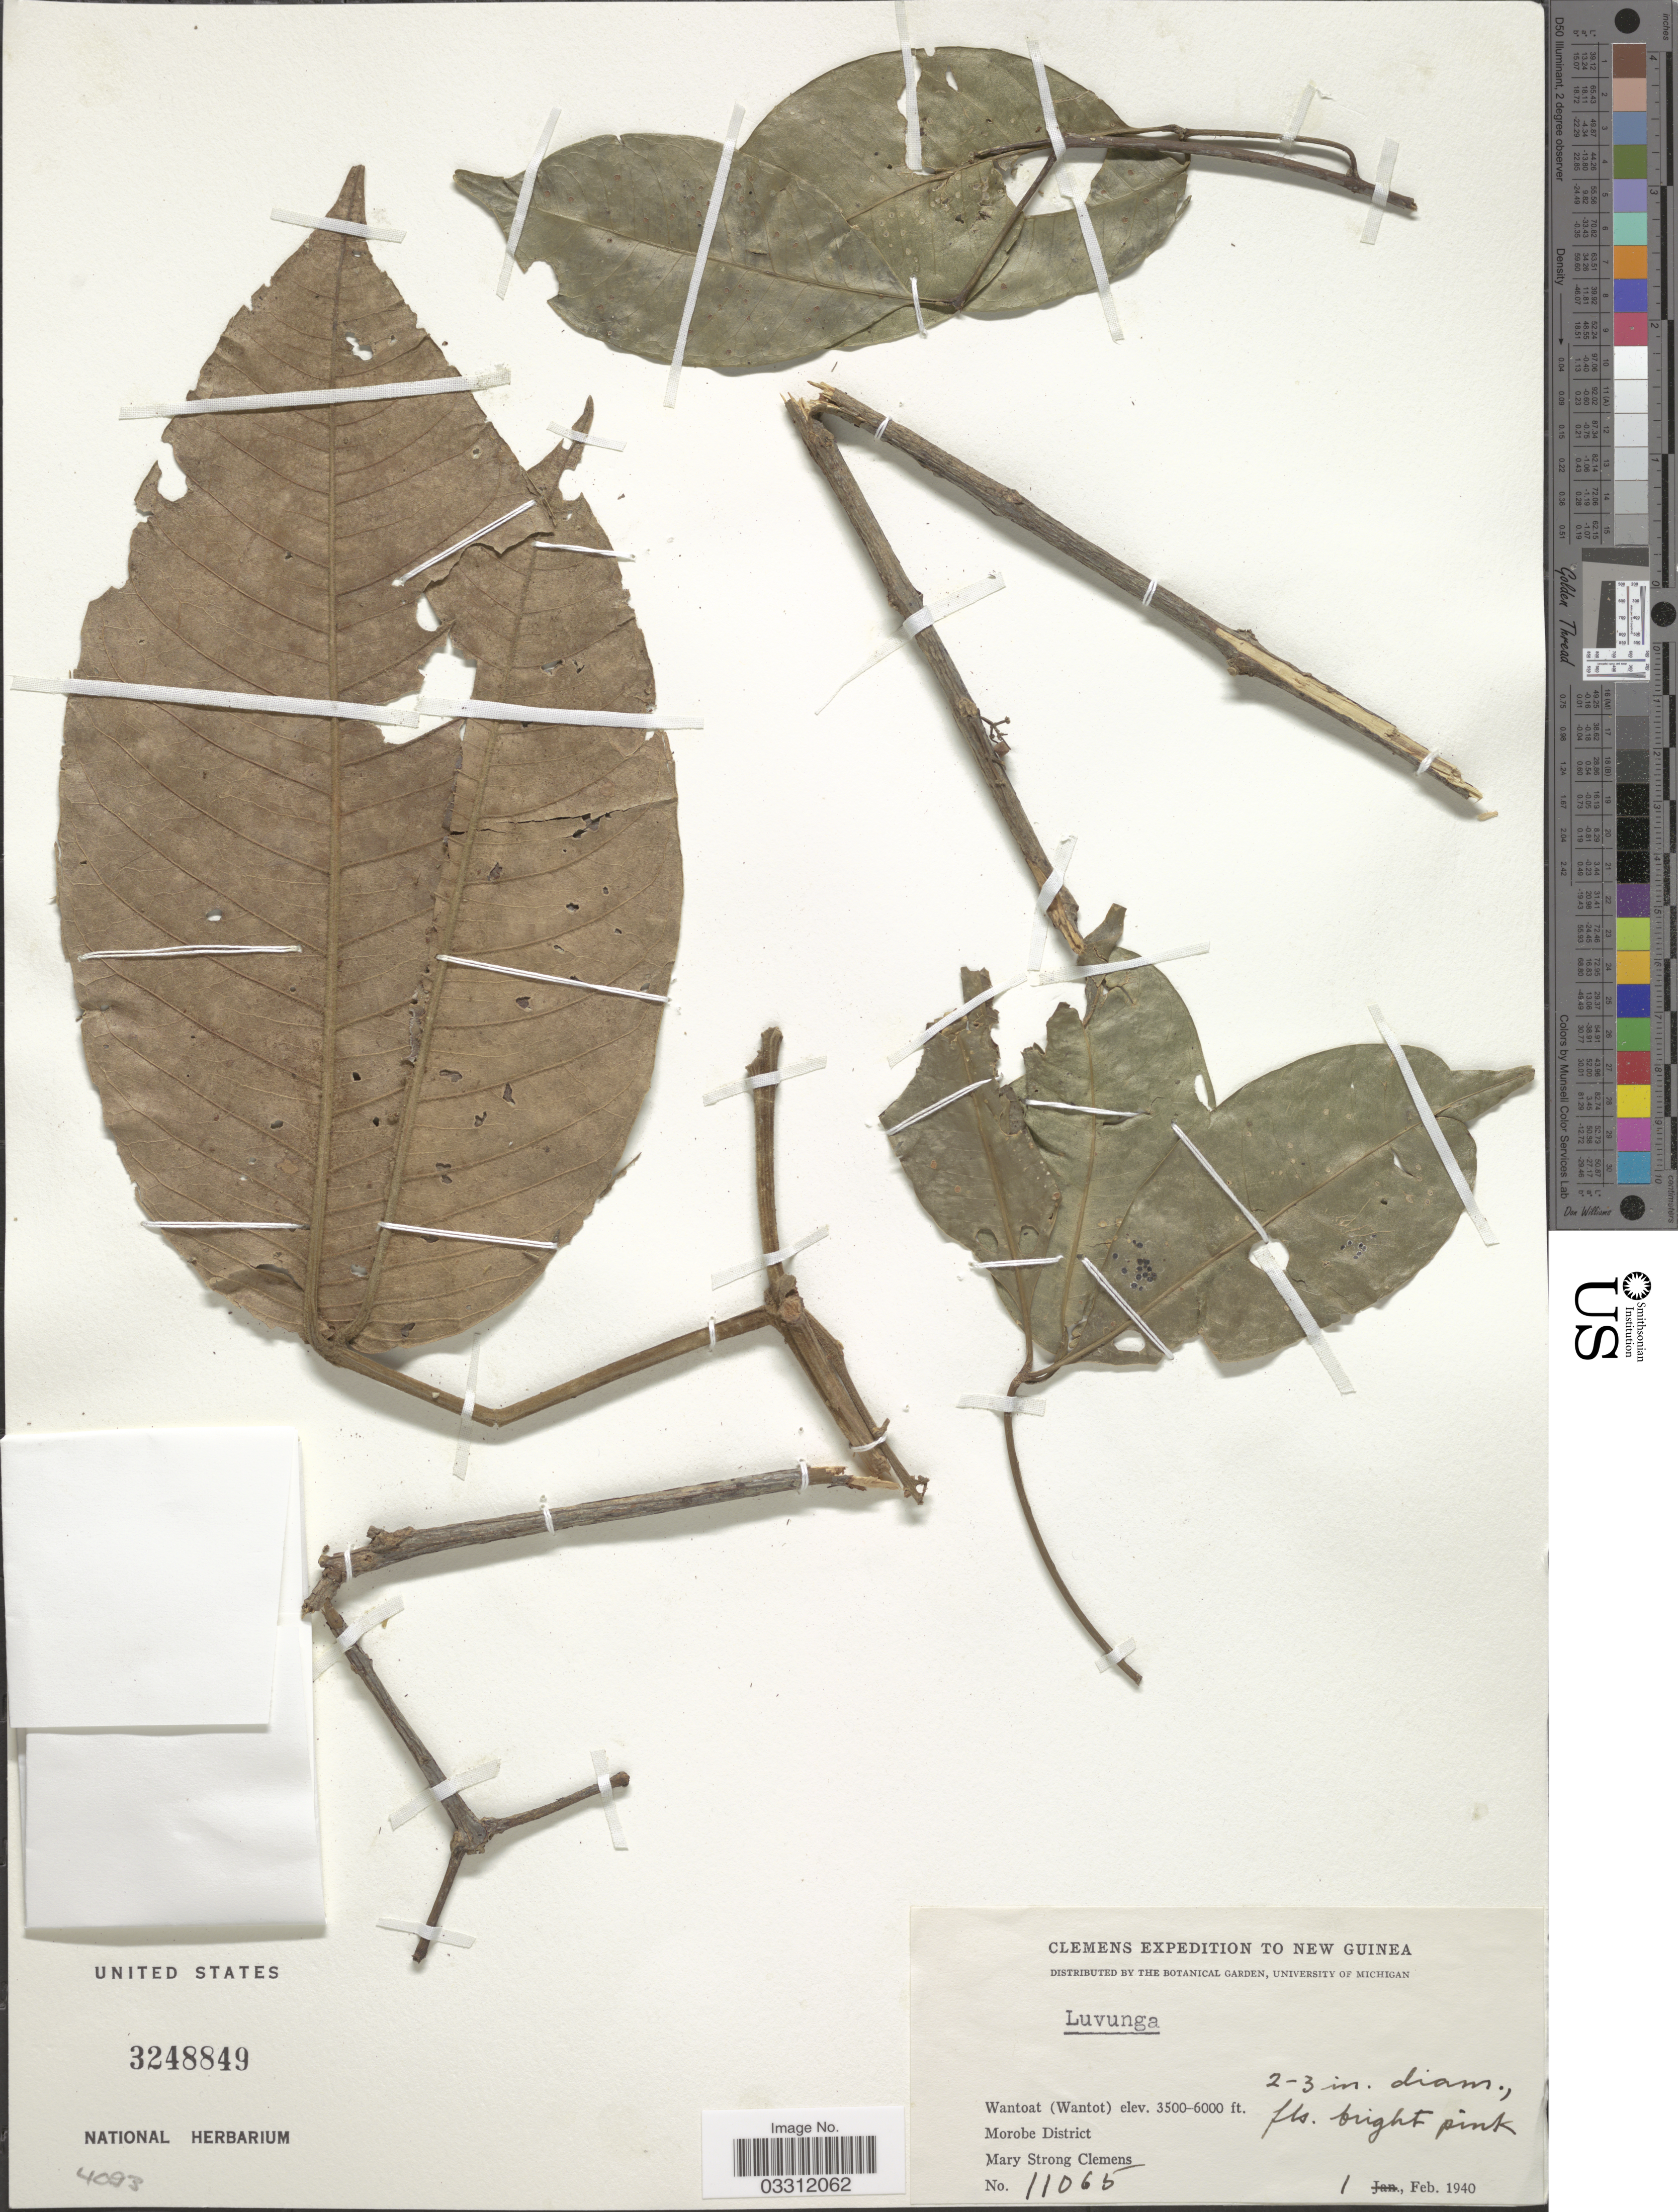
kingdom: Plantae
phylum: Tracheophyta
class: Magnoliopsida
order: Sapindales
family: Rutaceae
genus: Luvunga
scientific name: Luvunga sp.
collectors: M. S. Clemens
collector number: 11065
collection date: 1940-02-01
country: Papua New Guinea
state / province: Morobe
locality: New Guinea, Wantoat (Wantot), Morobe District.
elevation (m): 1067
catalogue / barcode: US 3248849